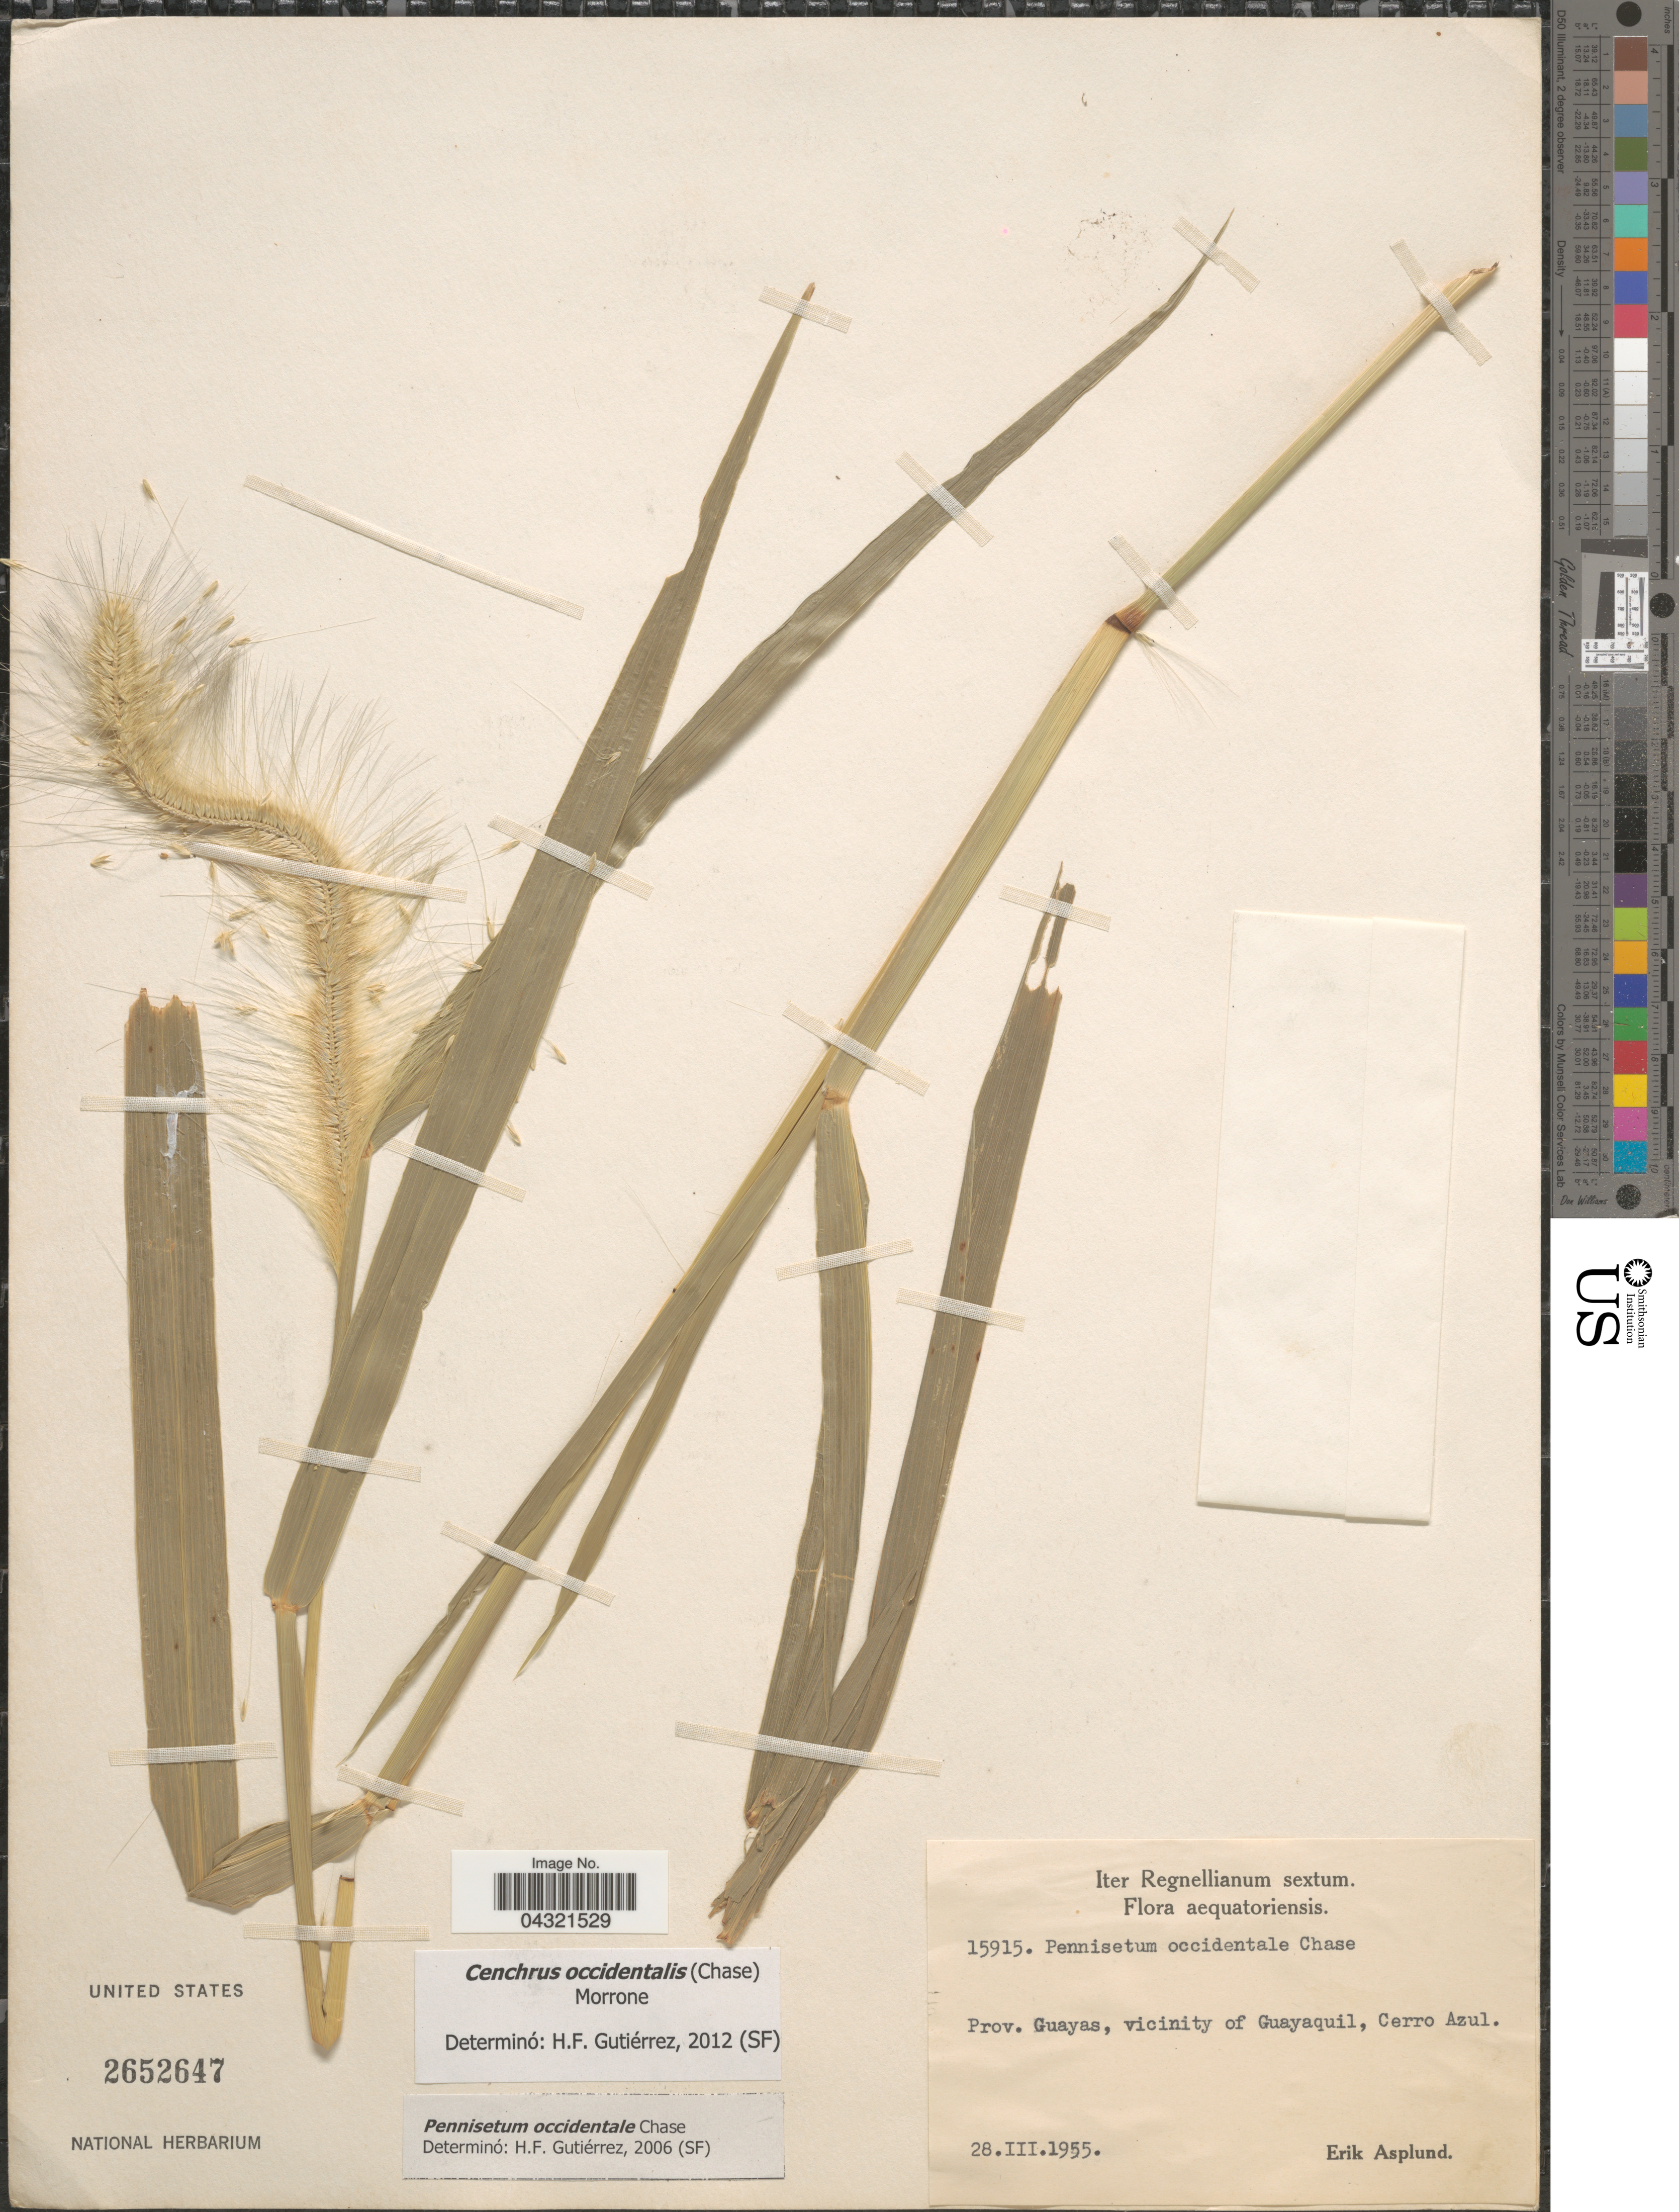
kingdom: Plantae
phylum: Tracheophyta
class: Liliopsida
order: Poales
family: Poaceae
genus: Cenchrus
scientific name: Cenchrus occidentalis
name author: (Chase) Morrone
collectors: E. Asplund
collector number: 15915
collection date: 1955-03-28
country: Ecuador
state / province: Guayas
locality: Iter Regnellianum sextum. Aequatoriensis. Vicinity of Guayaquil, Cerro Azul.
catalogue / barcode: US 2652647